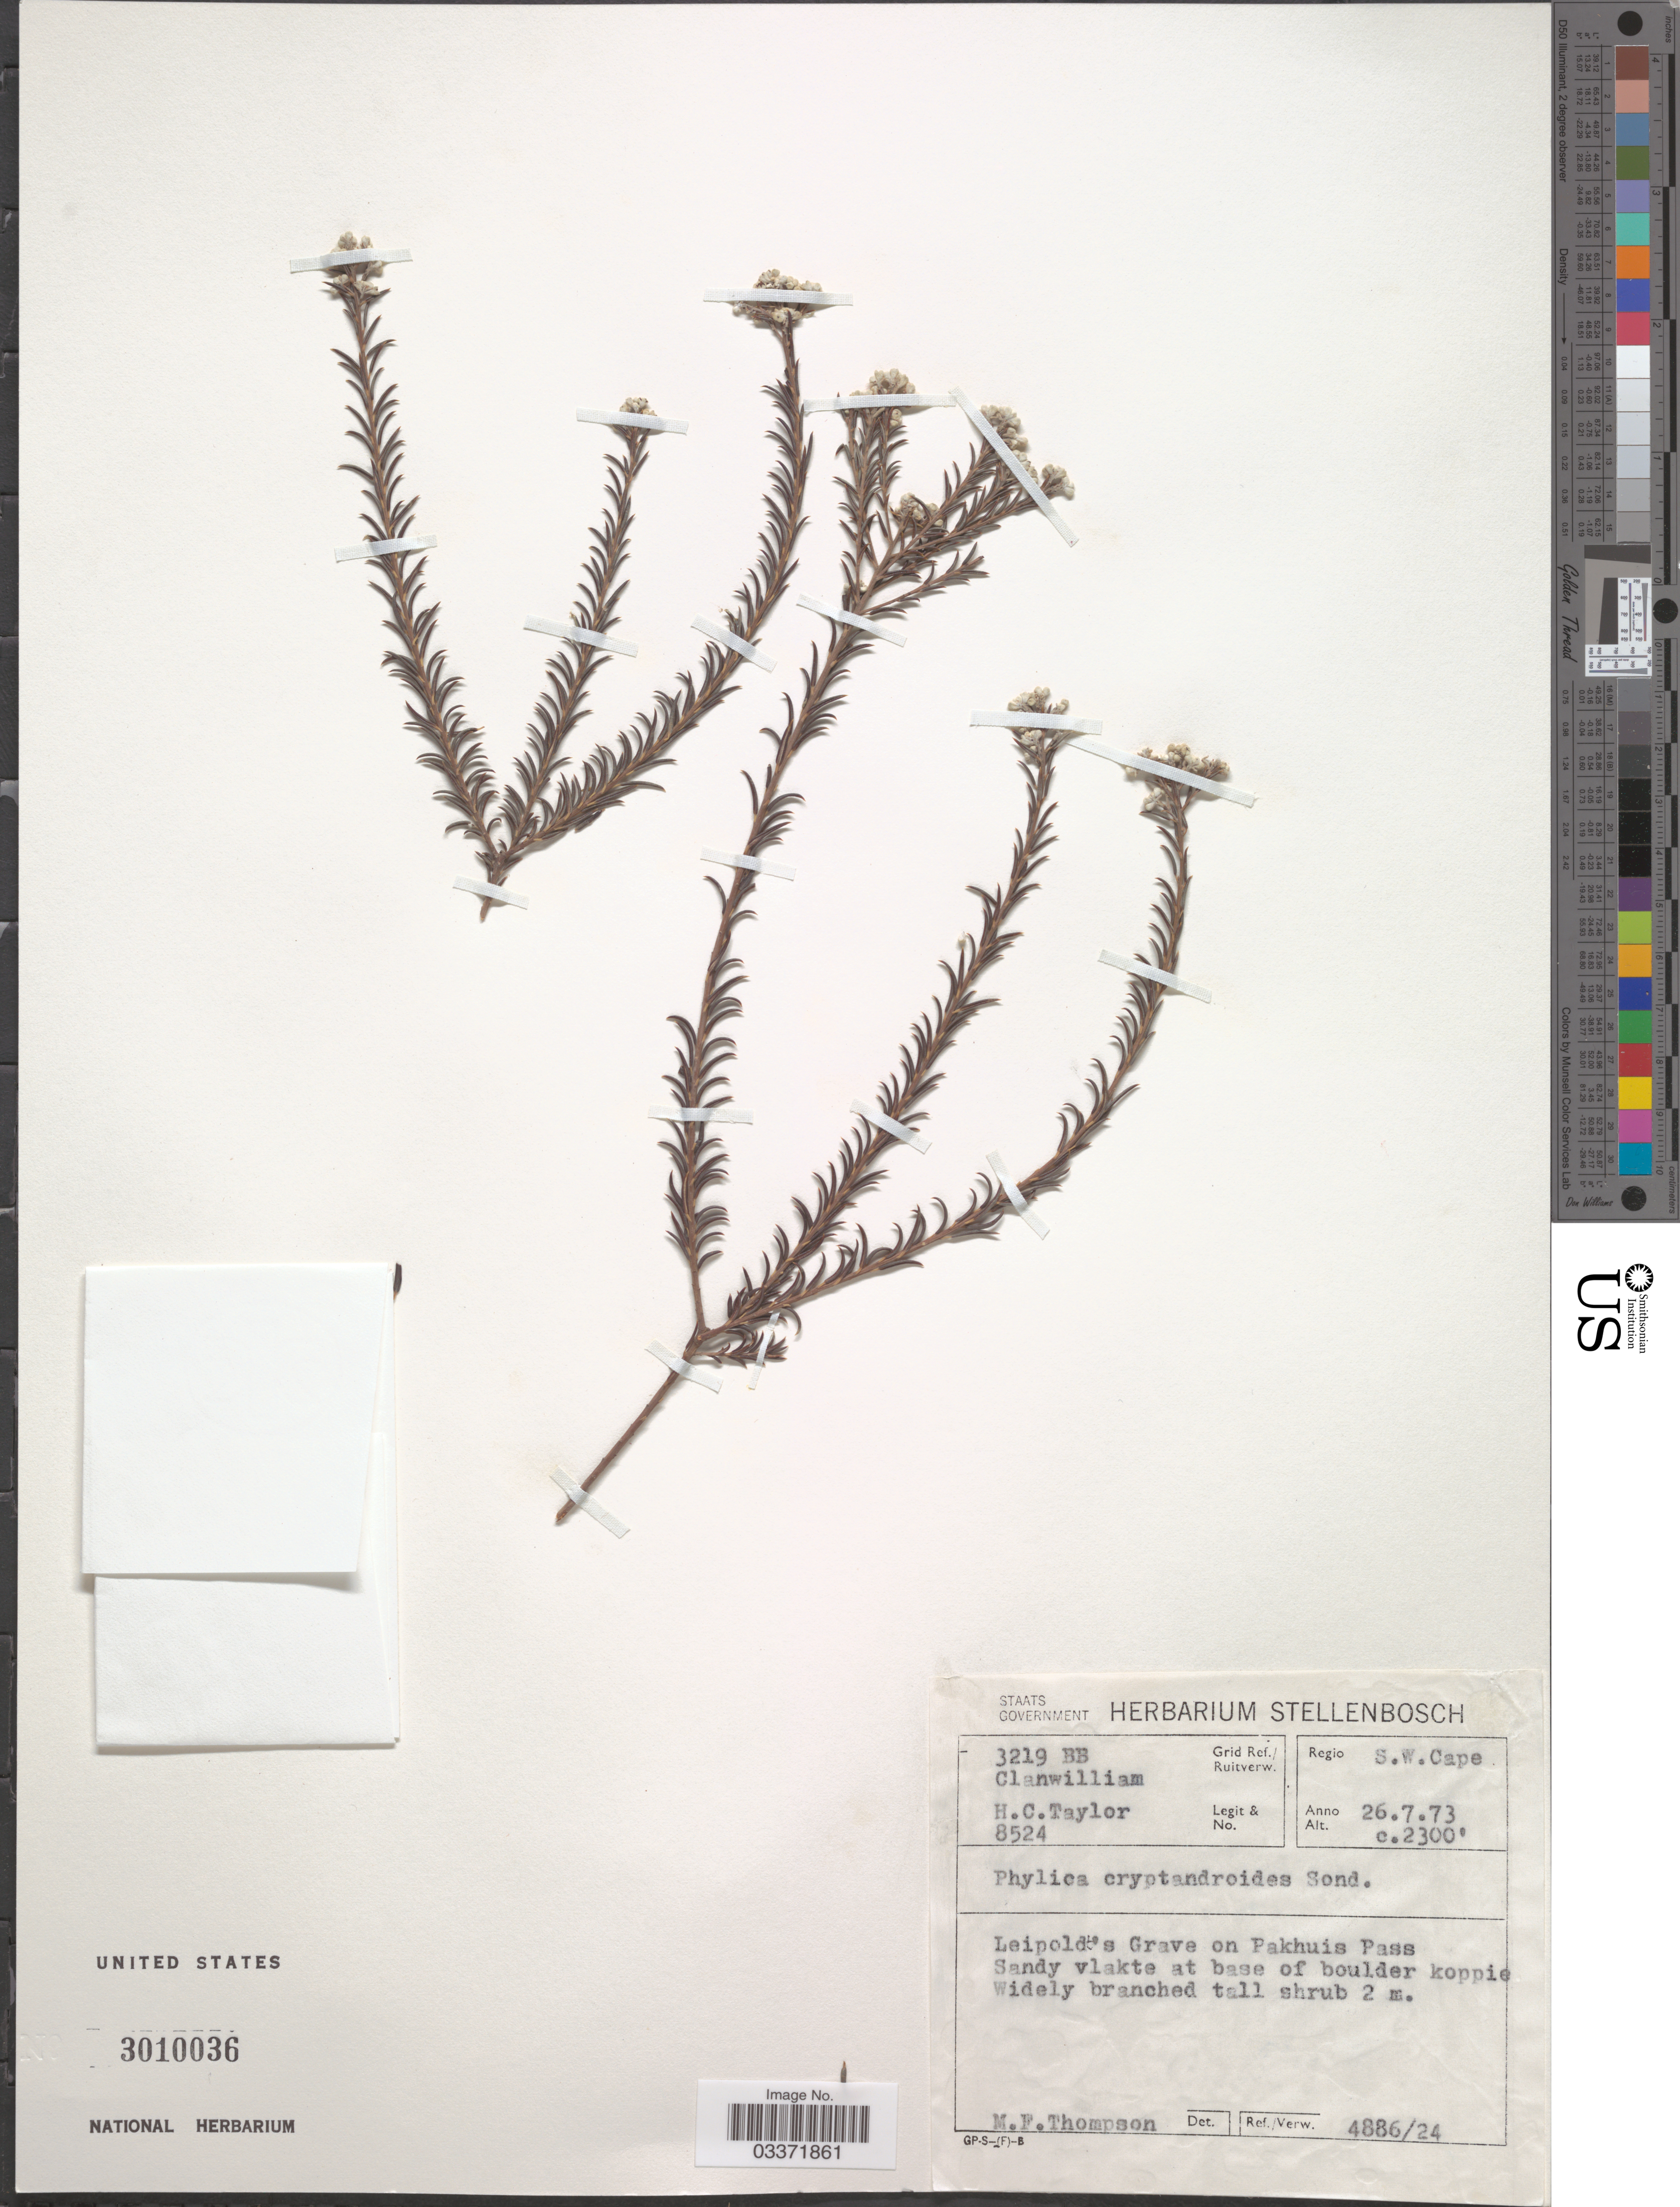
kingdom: Plantae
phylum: Tracheophyta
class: Magnoliopsida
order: Rosales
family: Rhamnaceae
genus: Phylica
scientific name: Phylica cryptandroides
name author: Sond.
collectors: H. Taylor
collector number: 8524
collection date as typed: Transcribed d/m/y: 26/7/73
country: South Africa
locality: Grid Ref./Ruitverw. 3219BB, Clanwilliam, Regio S.W. Cape, Leipold's Grave on Pakhuis Pass.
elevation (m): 701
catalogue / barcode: US 3010036